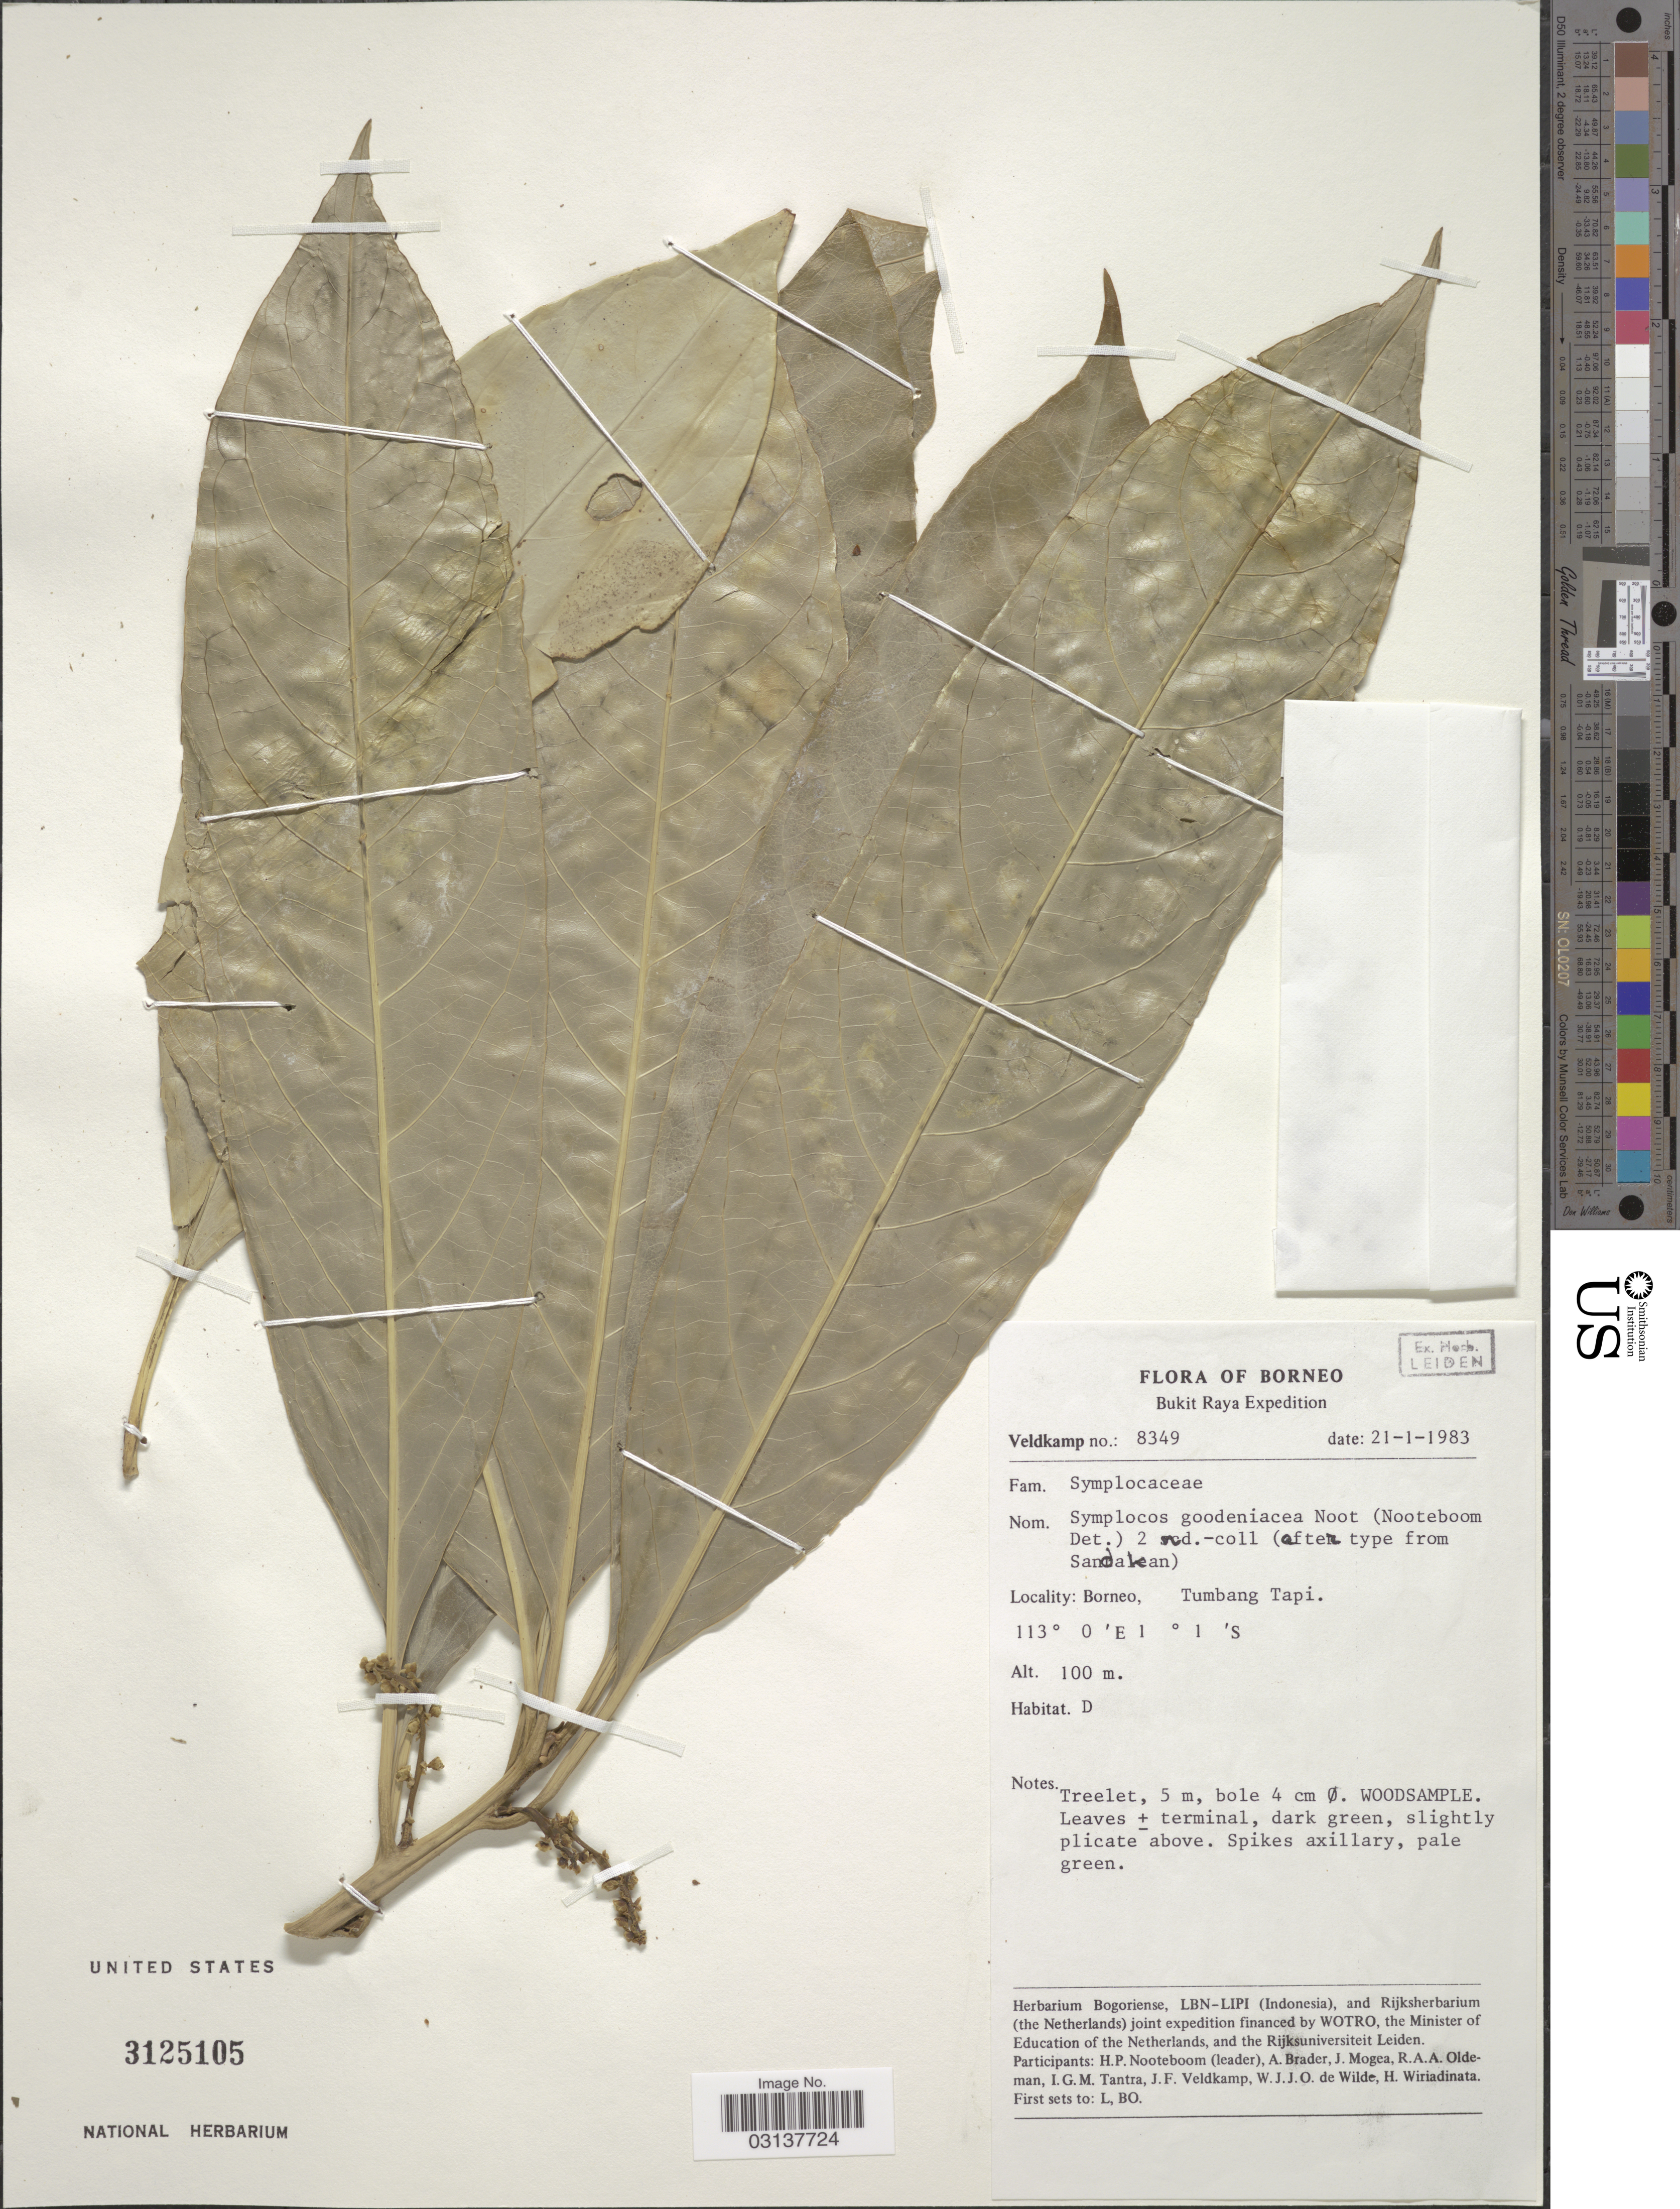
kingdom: Plantae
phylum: Tracheophyta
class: Magnoliopsida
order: Ericales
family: Symplocaceae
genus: Symplocos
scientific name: Symplocos goodeniacea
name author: Noot.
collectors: J. F. Veldkamp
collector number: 8349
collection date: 1983-01-21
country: Indonesia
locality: Borneo, Bukit Raya, Tumbang Tapi.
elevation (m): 100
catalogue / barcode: US 3125105